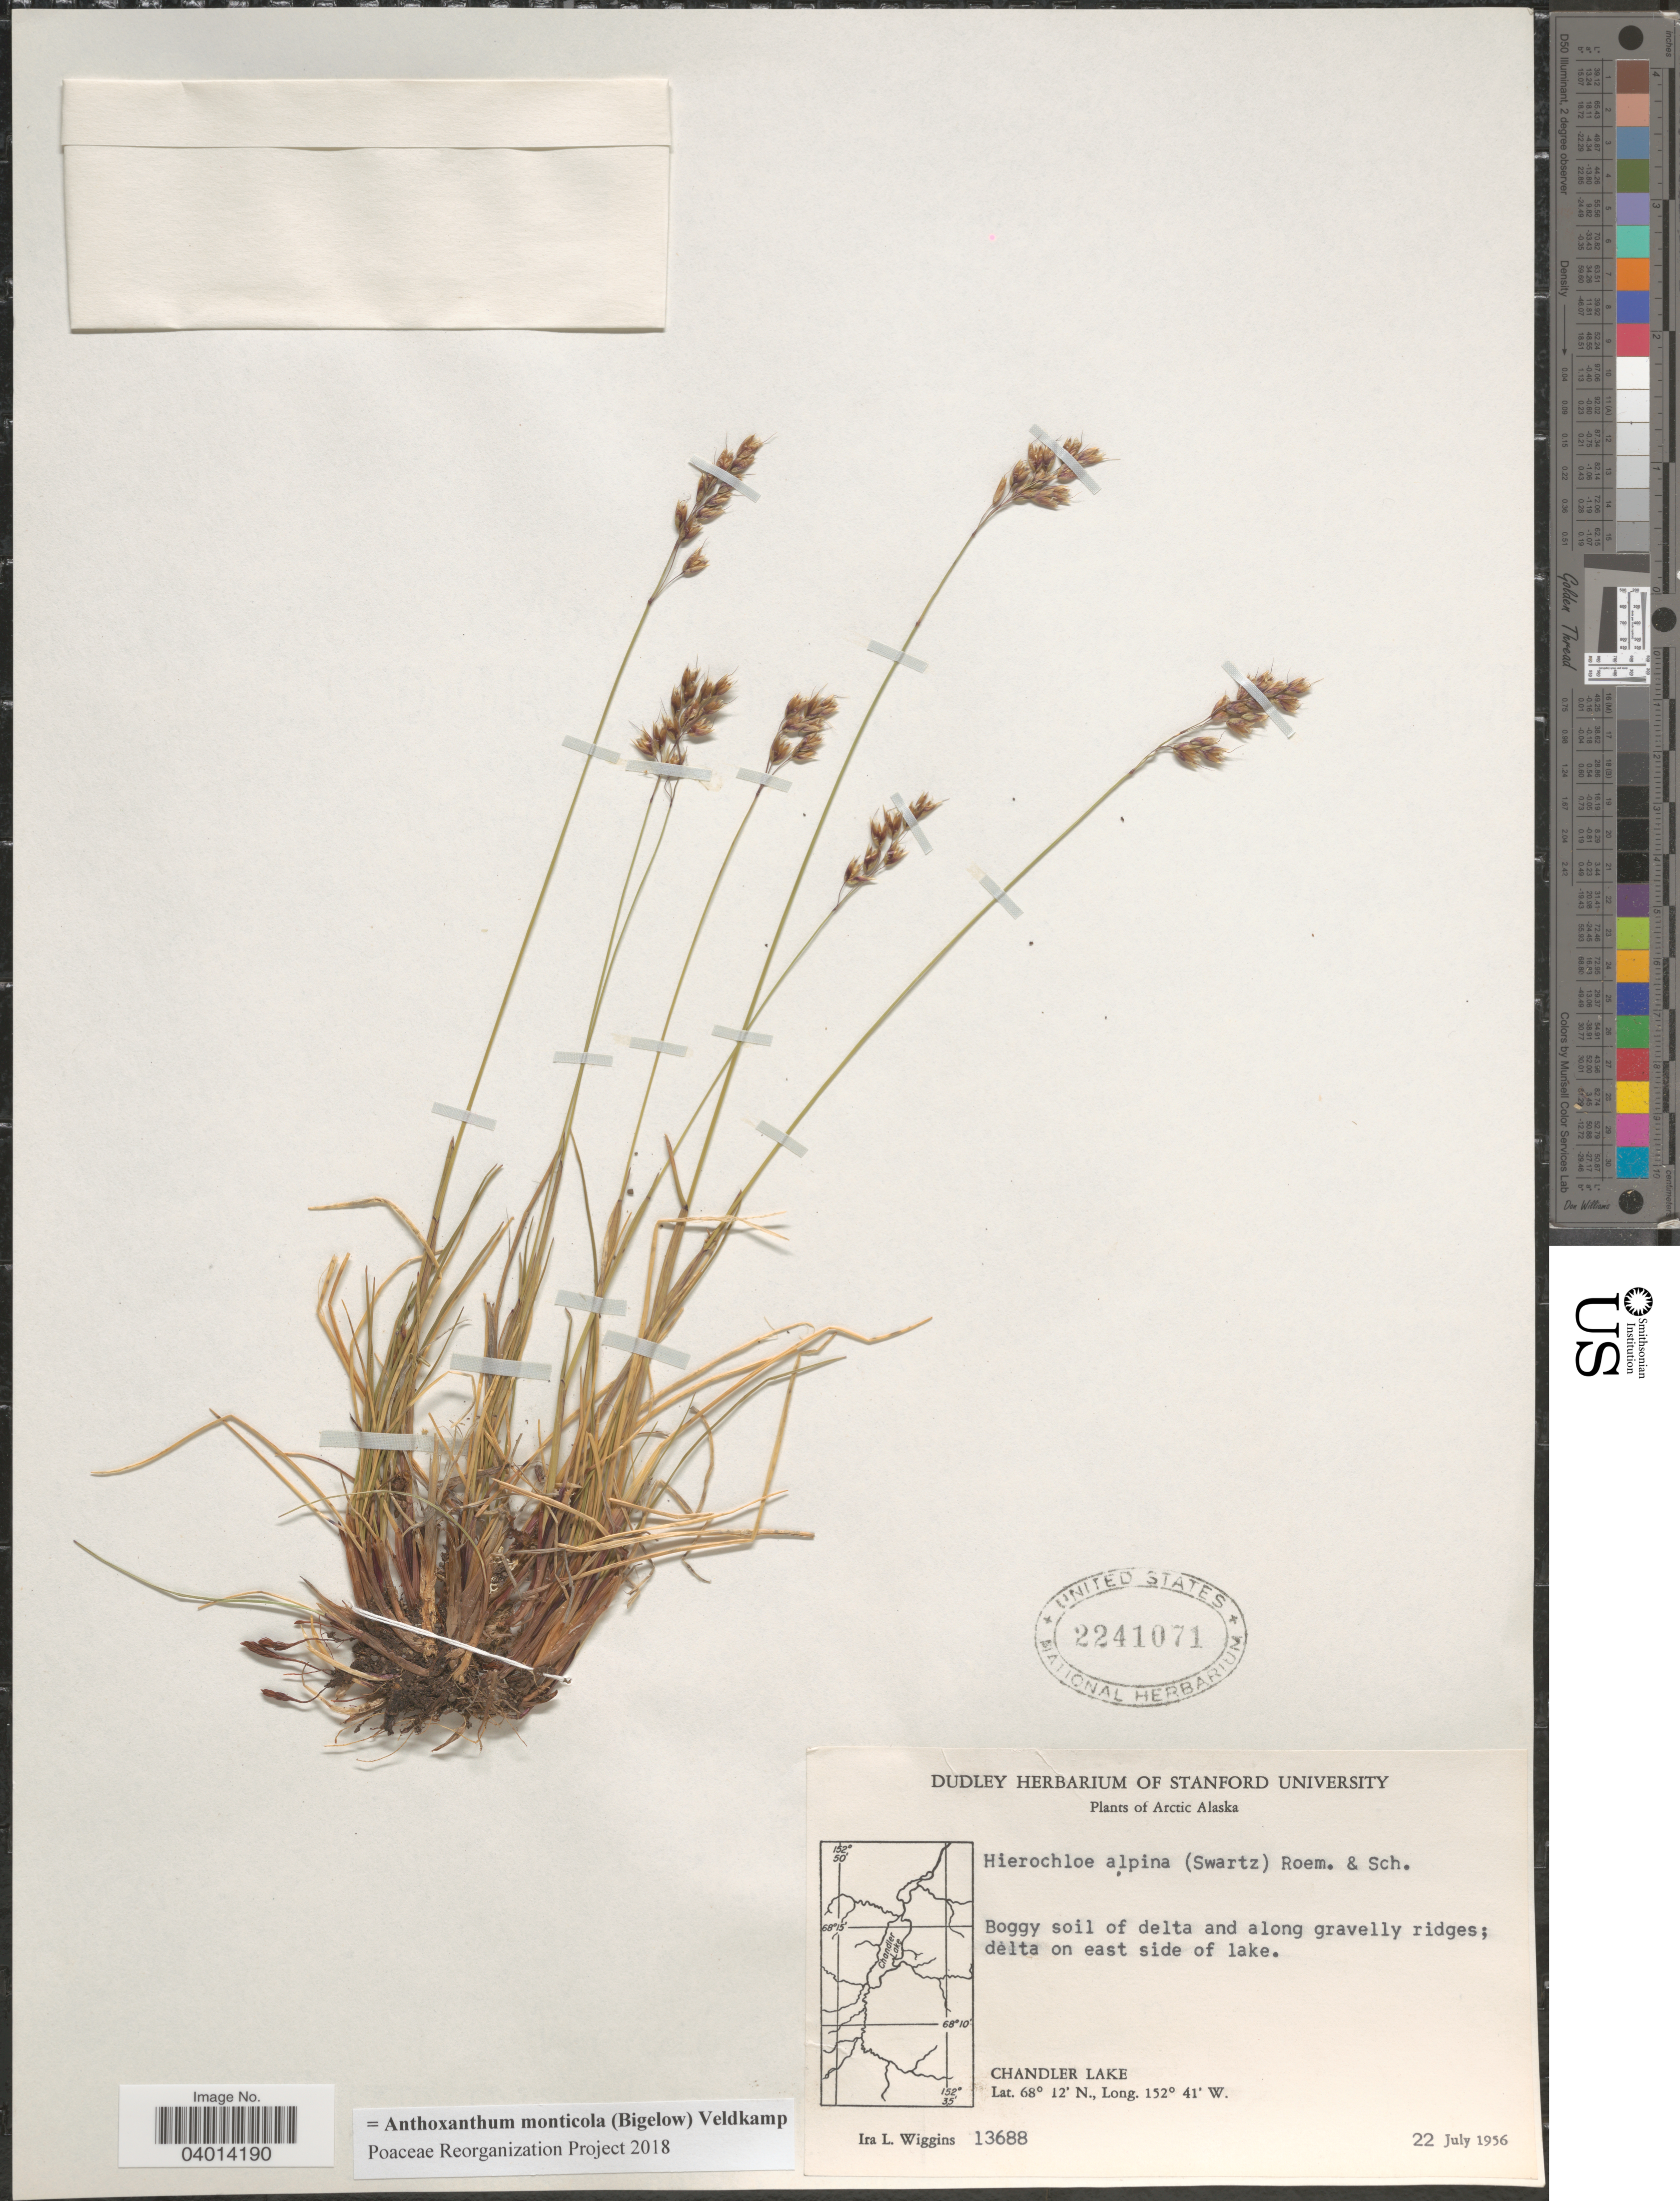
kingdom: Plantae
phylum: Tracheophyta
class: Liliopsida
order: Poales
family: Poaceae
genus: Anthoxanthum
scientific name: Anthoxanthum monticola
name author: (Bigelow) Veldkamp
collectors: I. L. Wiggins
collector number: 13688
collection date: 1956-07-22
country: United States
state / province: Alaska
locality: Arctic Alaska. Boggy soil of delta and along gravelly ridges; dèlta on east side of lake. Chandler Lake.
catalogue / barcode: US 2241071